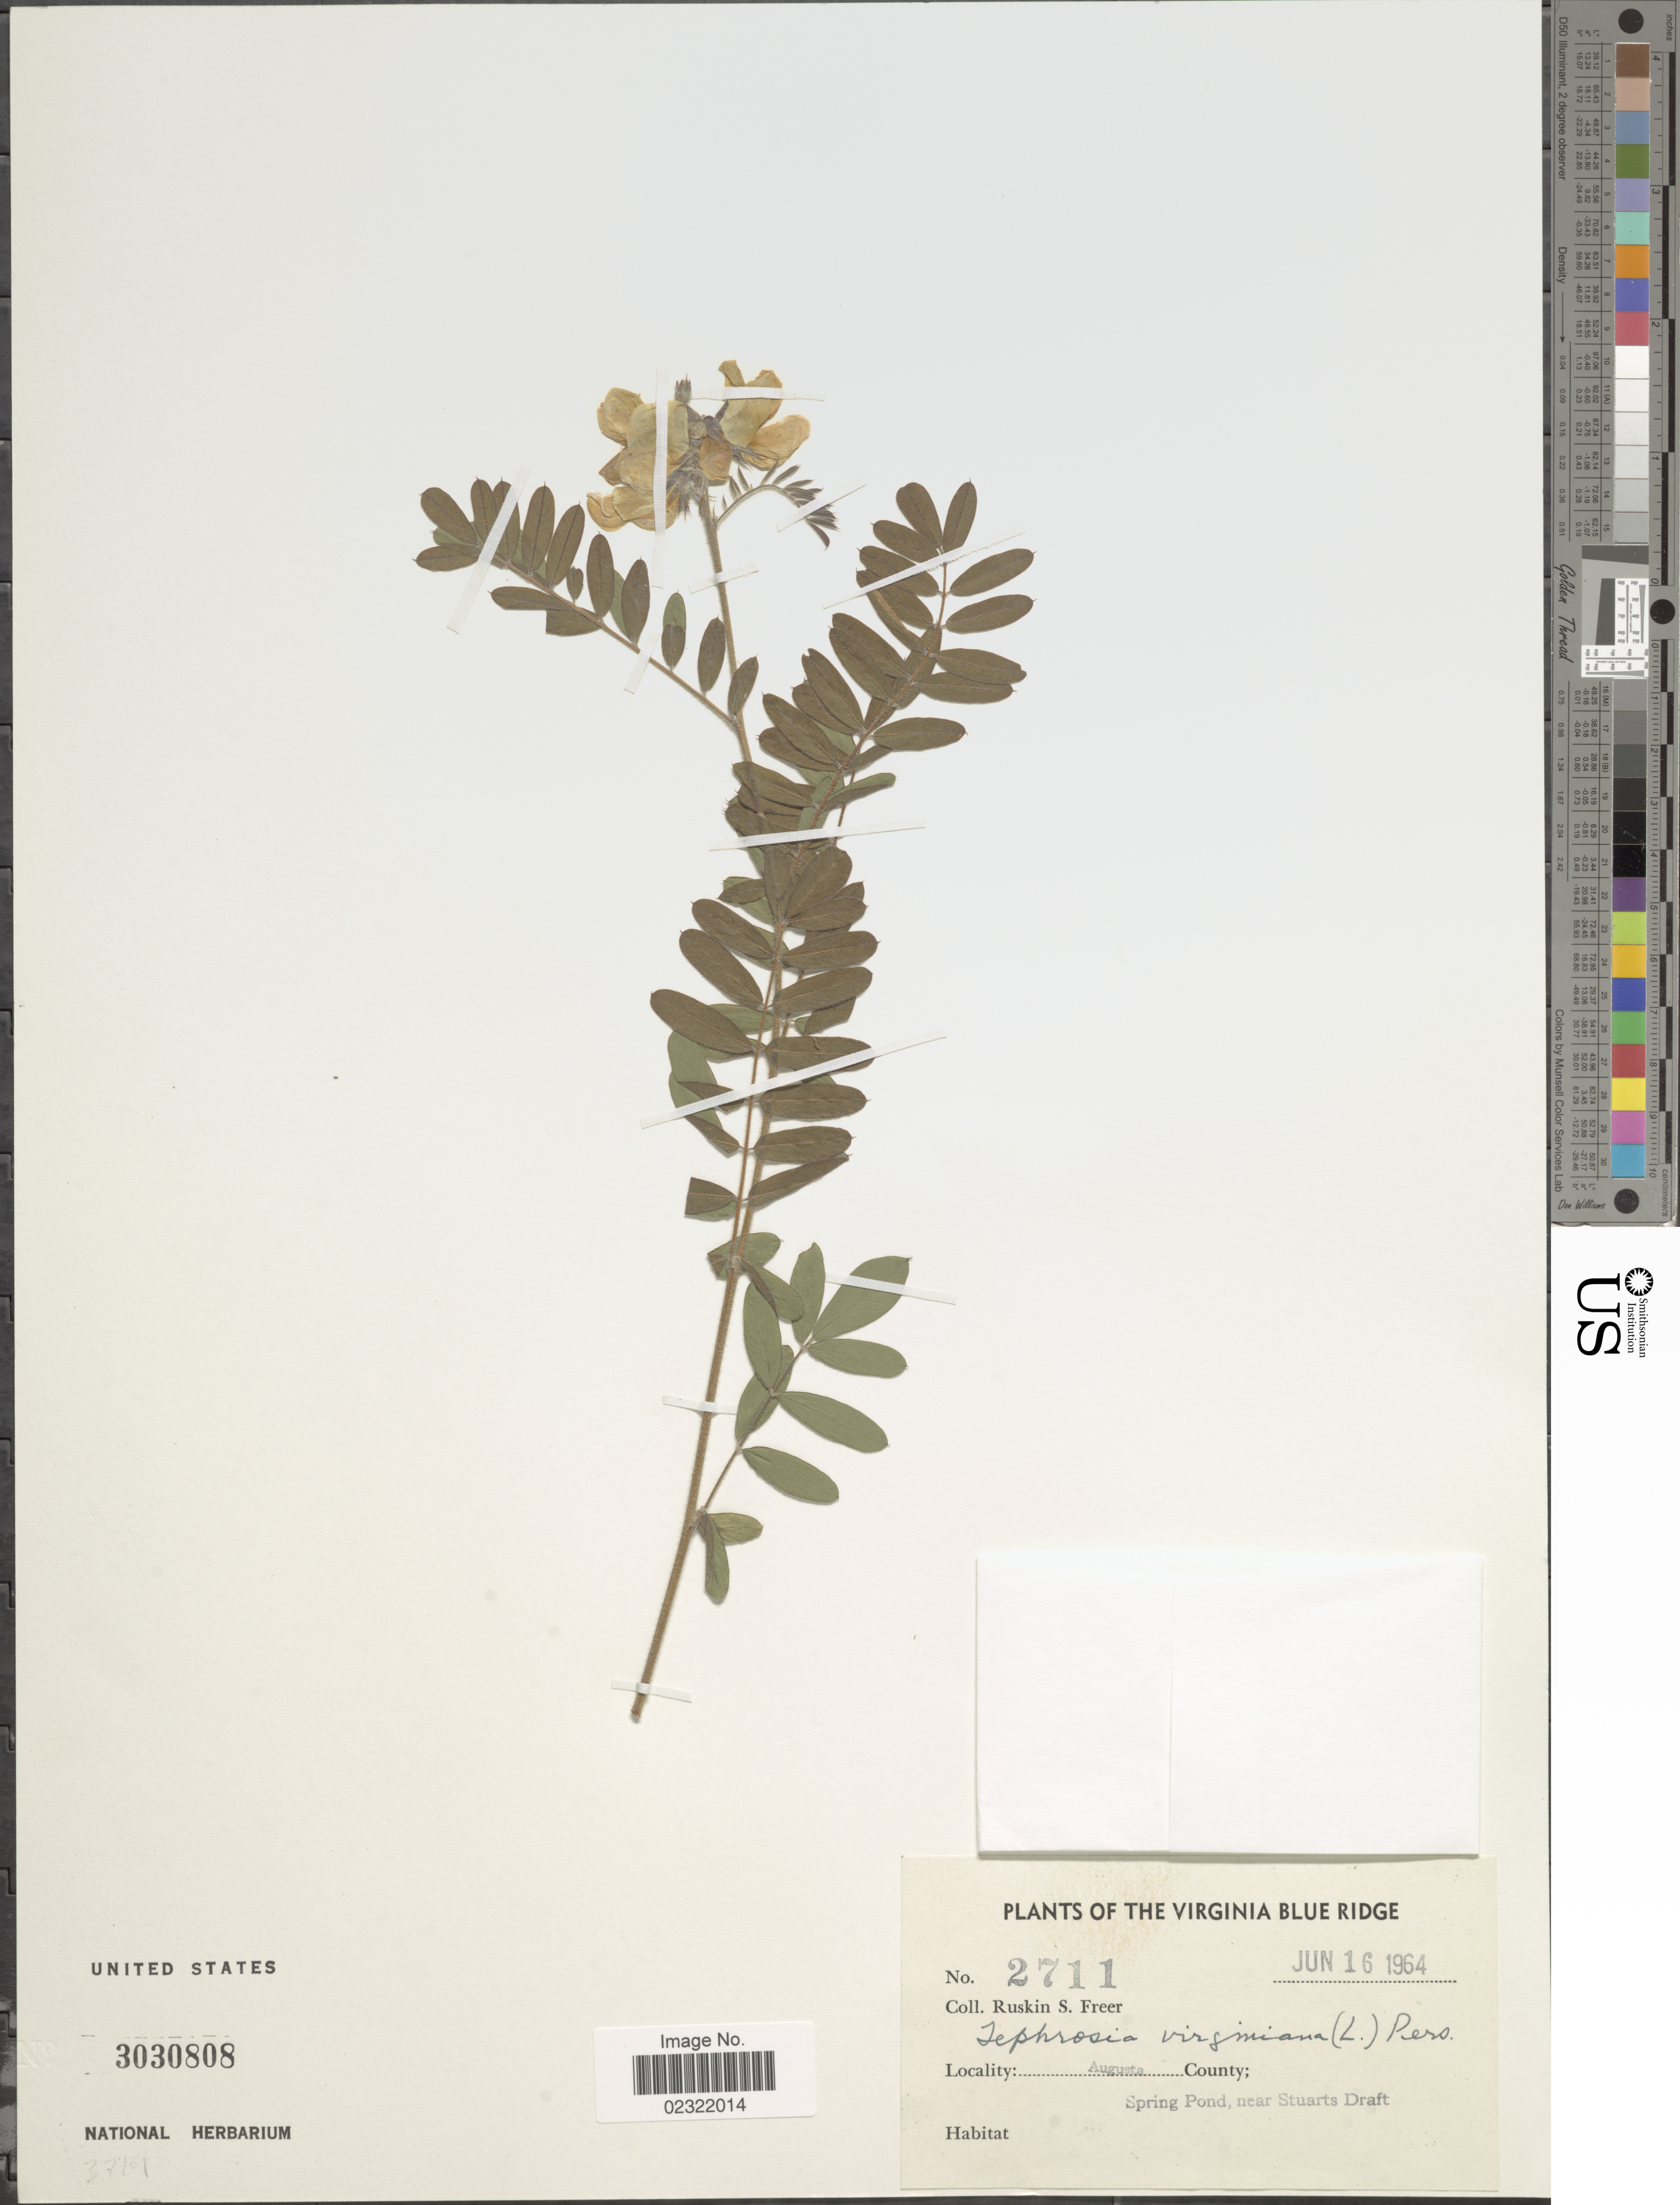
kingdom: Plantae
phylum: Tracheophyta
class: Magnoliopsida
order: Fabales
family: Fabaceae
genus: Tephrosia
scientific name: Tephrosia virginiana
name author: (L.) Pers.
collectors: R. Freer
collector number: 2711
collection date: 1964-06-16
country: United States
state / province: Virginia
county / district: Augusta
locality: The Virginia Bleu Ridge, Augusta County, Spring Pond, near Stuarts Draft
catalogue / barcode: US 3030808